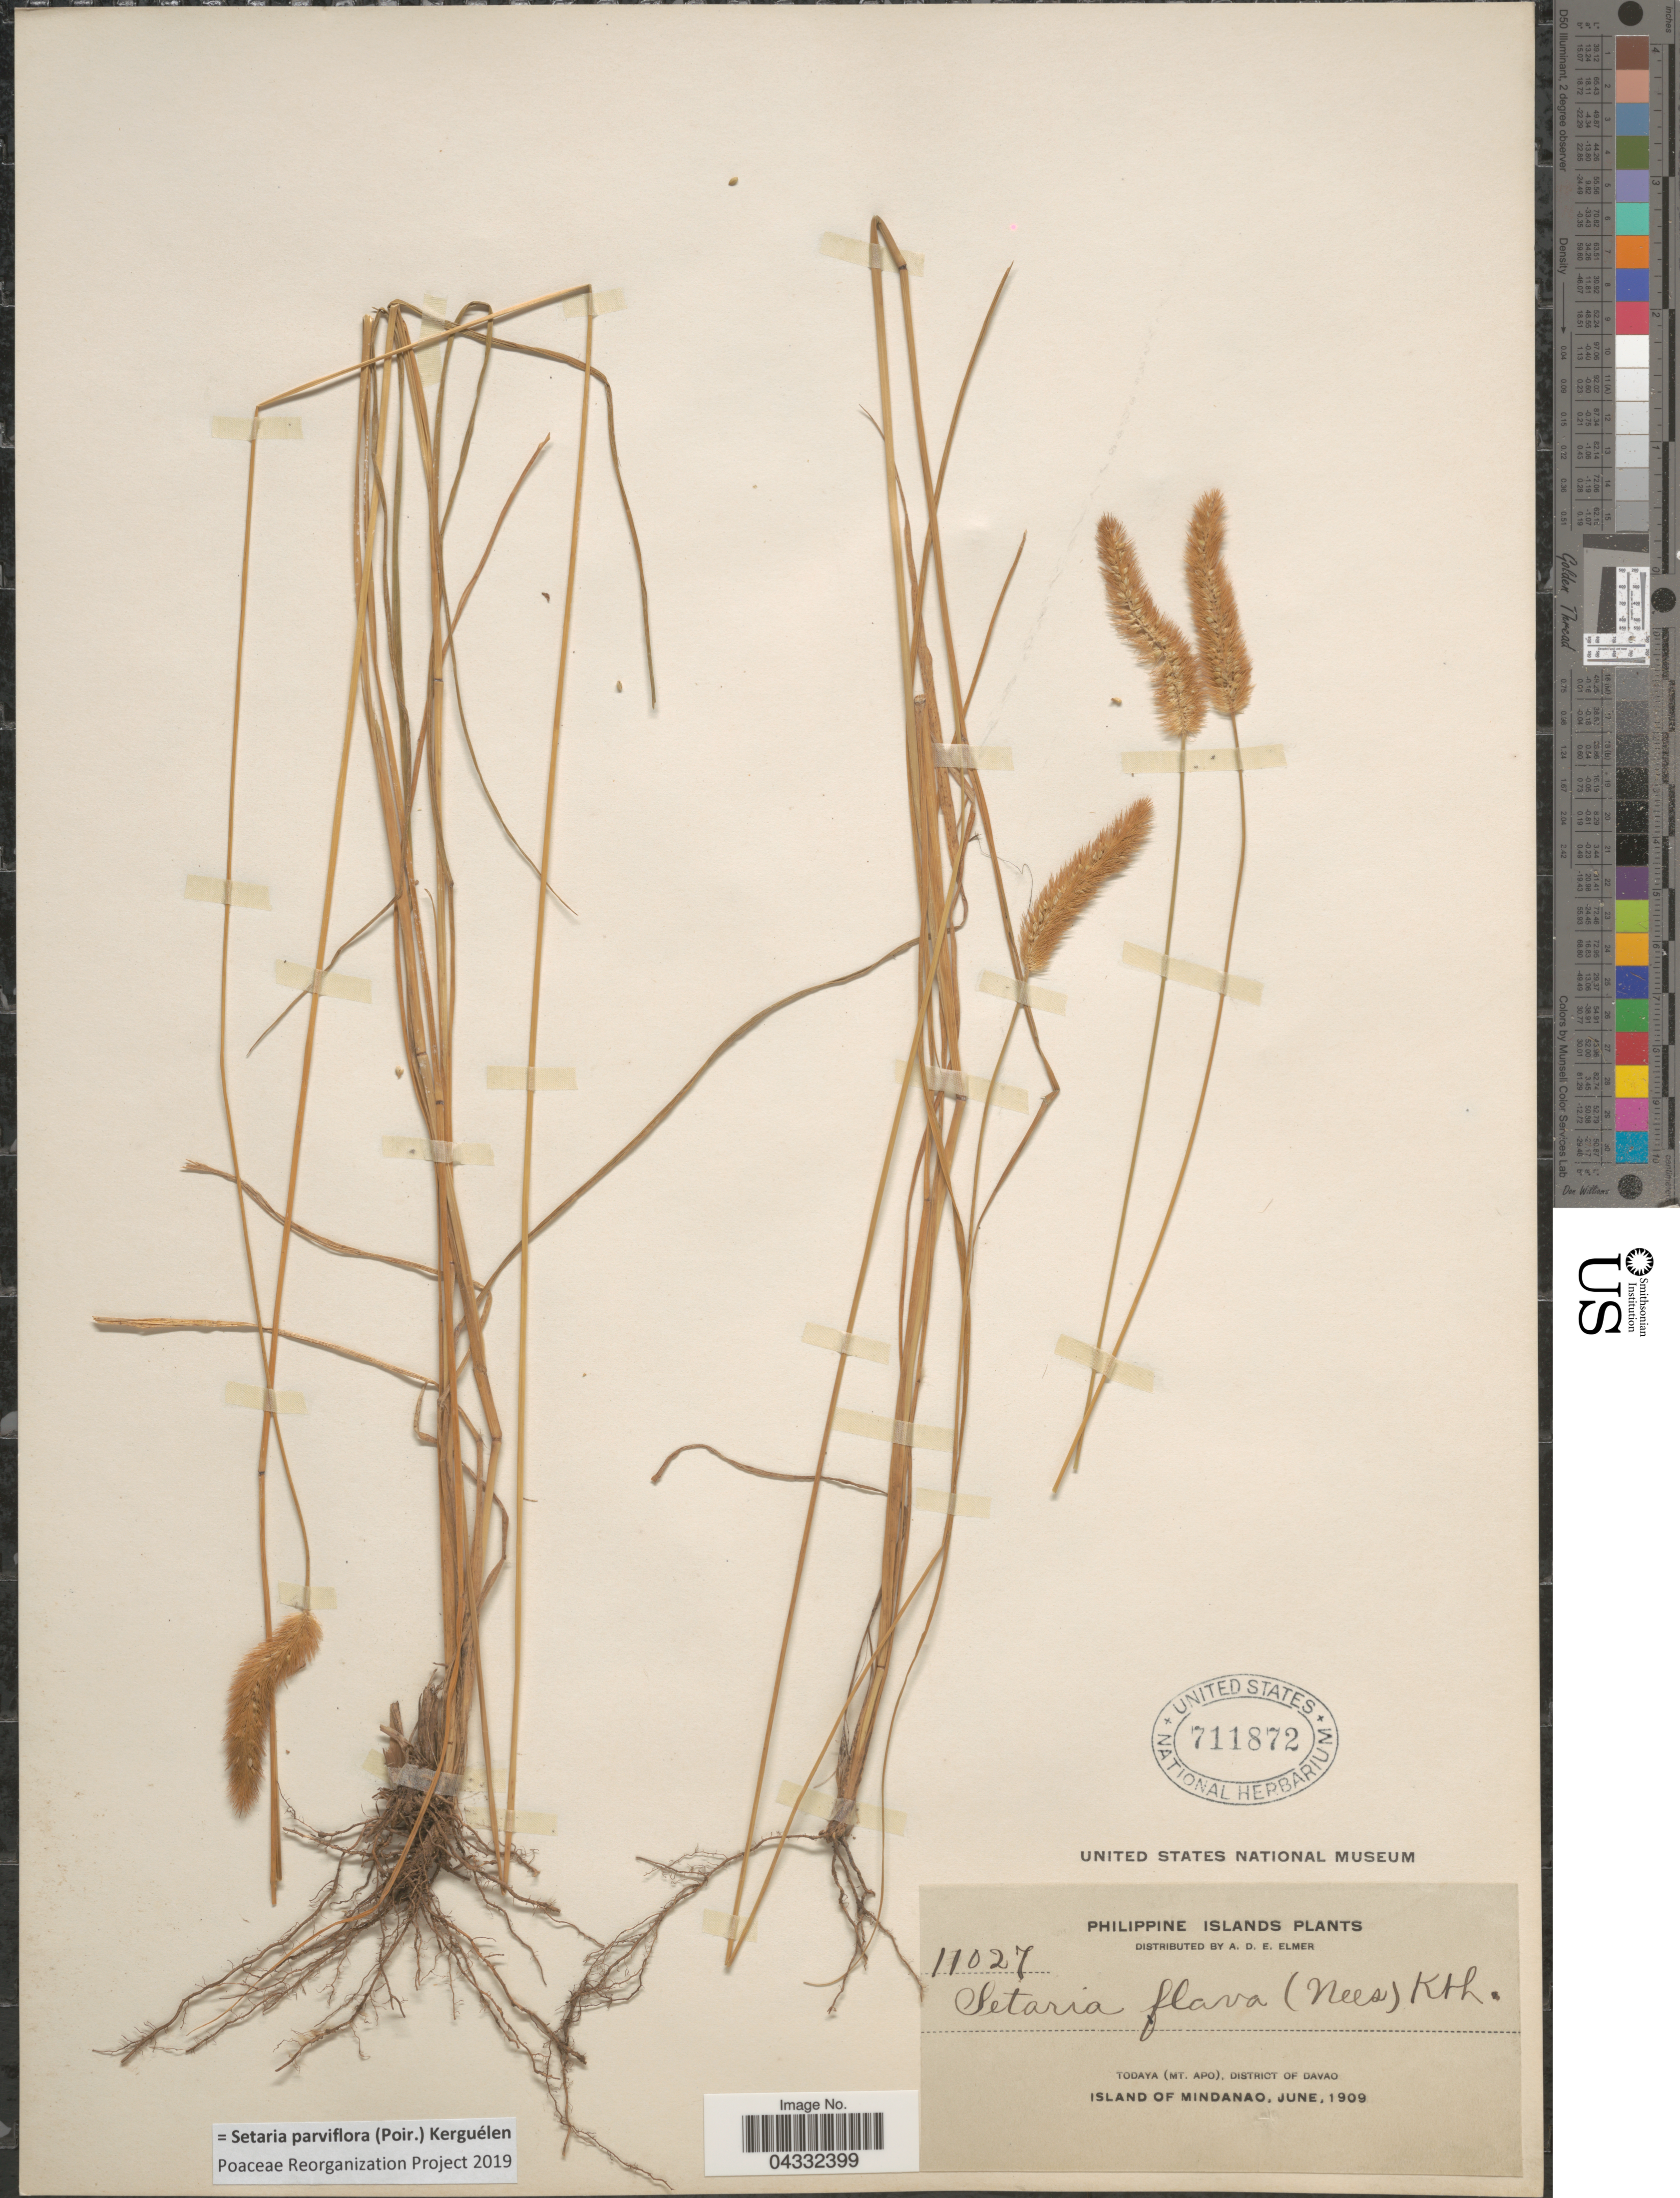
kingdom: Plantae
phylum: Tracheophyta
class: Liliopsida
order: Poales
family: Poaceae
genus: Setaria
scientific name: Setaria parviflora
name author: (Poir.) Kerguélen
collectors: A. D. E. Elmer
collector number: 11027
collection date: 1909-06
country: Philippines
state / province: Davao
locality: Philippine Islands. Todaya (Mt. Apo), District of Davao. Island of Mindanao.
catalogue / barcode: US 711872